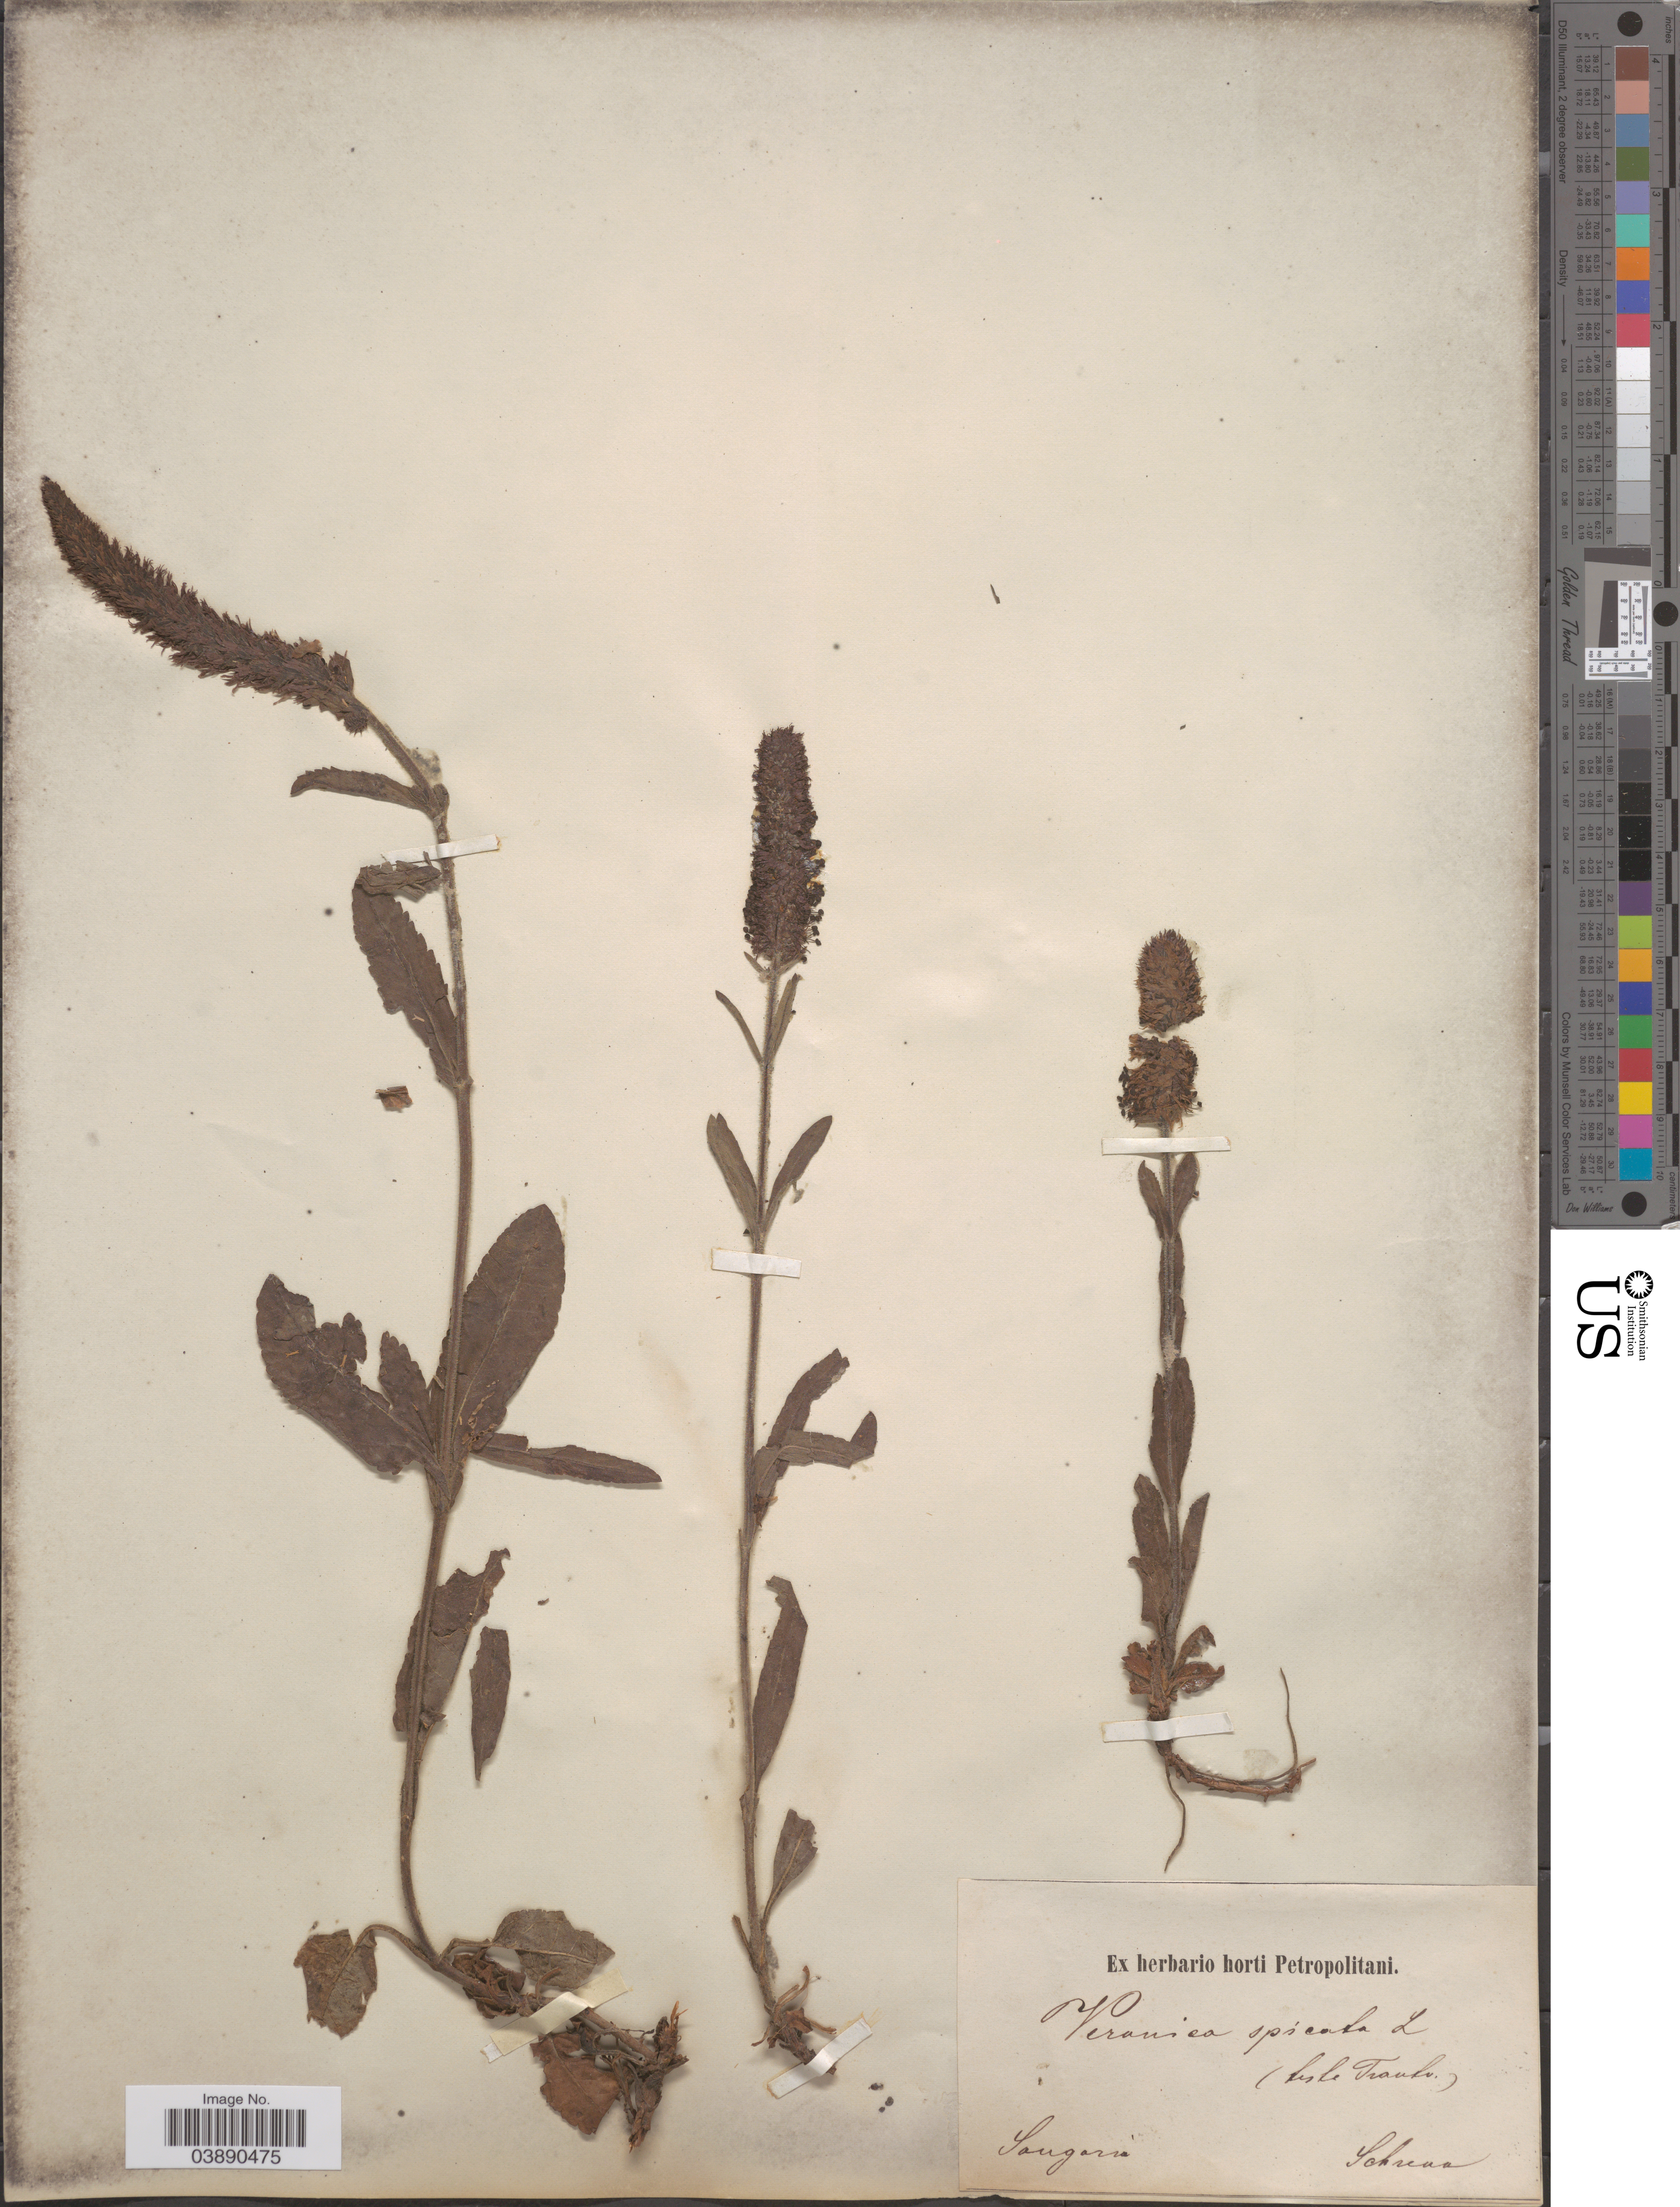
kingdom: Plantae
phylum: Tracheophyta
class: Magnoliopsida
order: Lamiales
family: Plantaginaceae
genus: Veronica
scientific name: Veronica spicata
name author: L.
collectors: A.G. Schrenk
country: Kazakhstan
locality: Songaria.